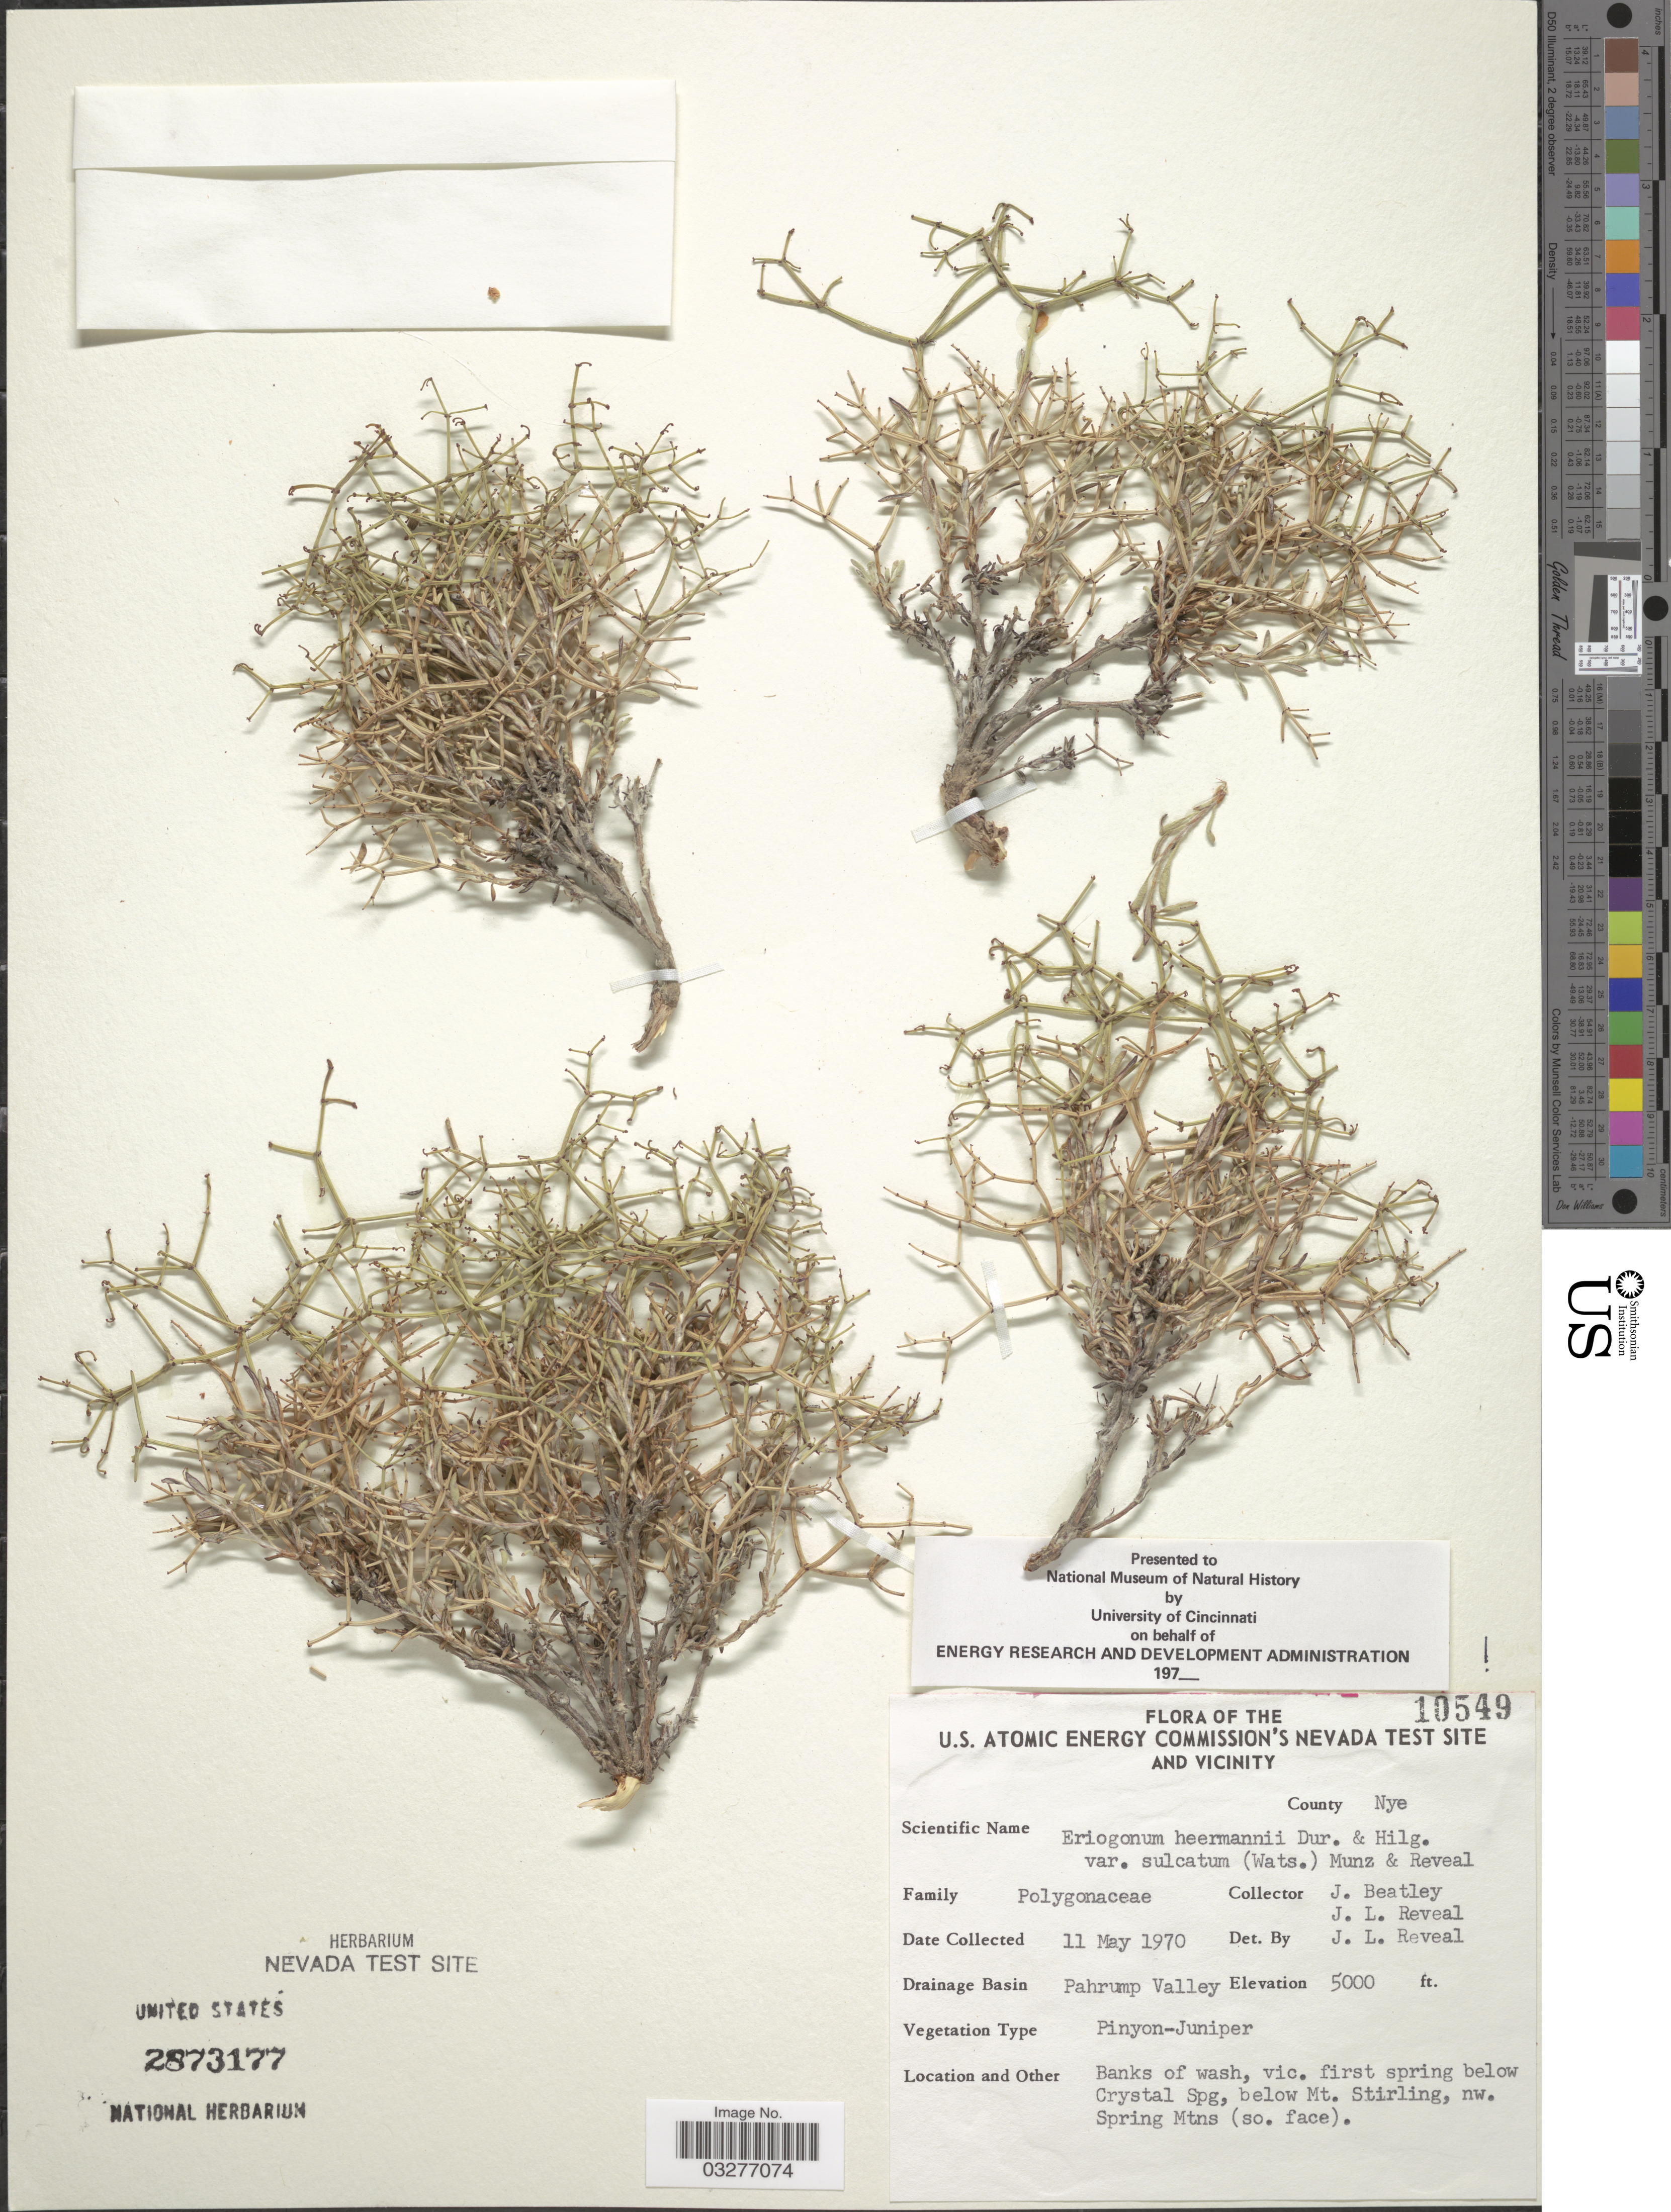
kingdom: Plantae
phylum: Tracheophyta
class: Magnoliopsida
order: Caryophyllales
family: Polygonaceae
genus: Eriogonum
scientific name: Eriogonum heermannii var. sulcatum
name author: (S. Watson) Munz & Reveal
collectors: J. C. Beatley & J. L. Reveal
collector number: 10549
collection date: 1970-05-11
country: United States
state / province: Nevada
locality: U.S. Atomic Energy Commission's Nevada Test Site and Vicinity. County Nye. Drainage Basin Pahrump Valley. Banks of wash, vic. first spring below Crystal Spg, below Mt. Stirling, nw. Spring Mtns (so. face).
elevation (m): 1524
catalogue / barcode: US 2873177